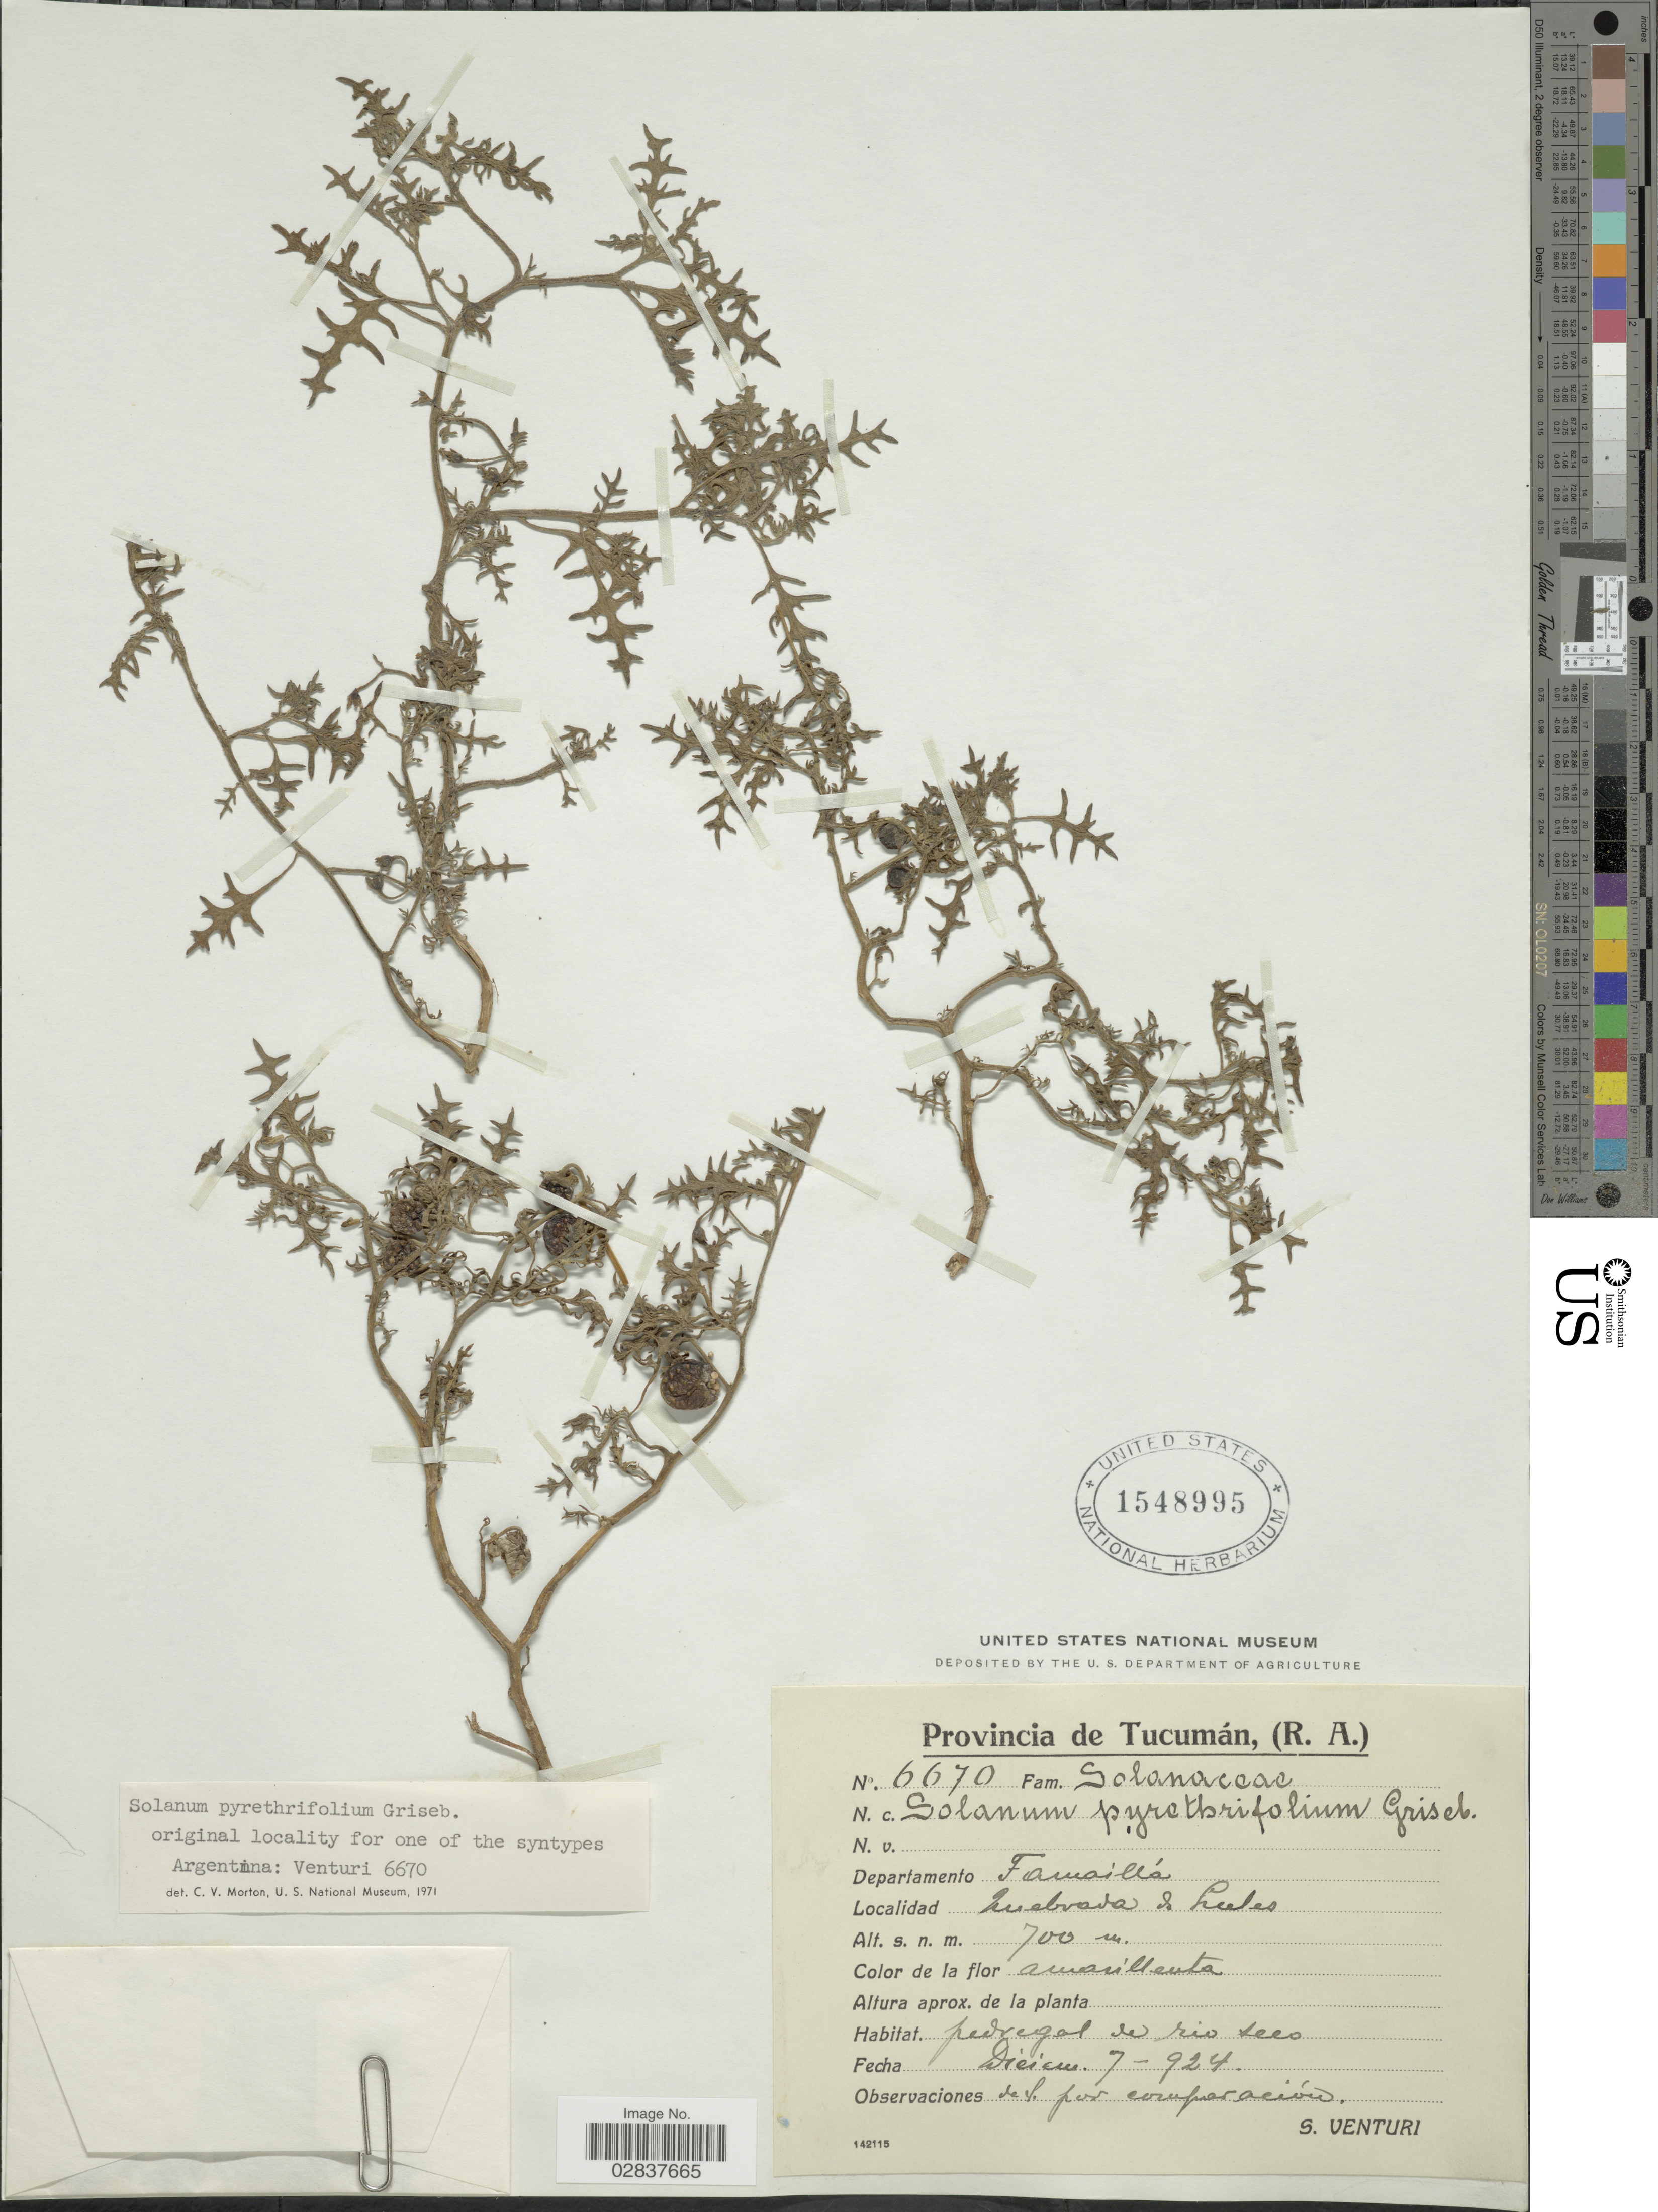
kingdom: Plantae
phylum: Tracheophyta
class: Magnoliopsida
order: Solanales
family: Solanaceae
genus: Solanum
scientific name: Solanum pyrethrifolium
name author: Griseb.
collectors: S. Venturi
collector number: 6670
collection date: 1924-12-07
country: Argentina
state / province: Tucuman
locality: (R.A.), Departamento Famaillá. Quebrada de Lules.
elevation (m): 700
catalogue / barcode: US 1548995